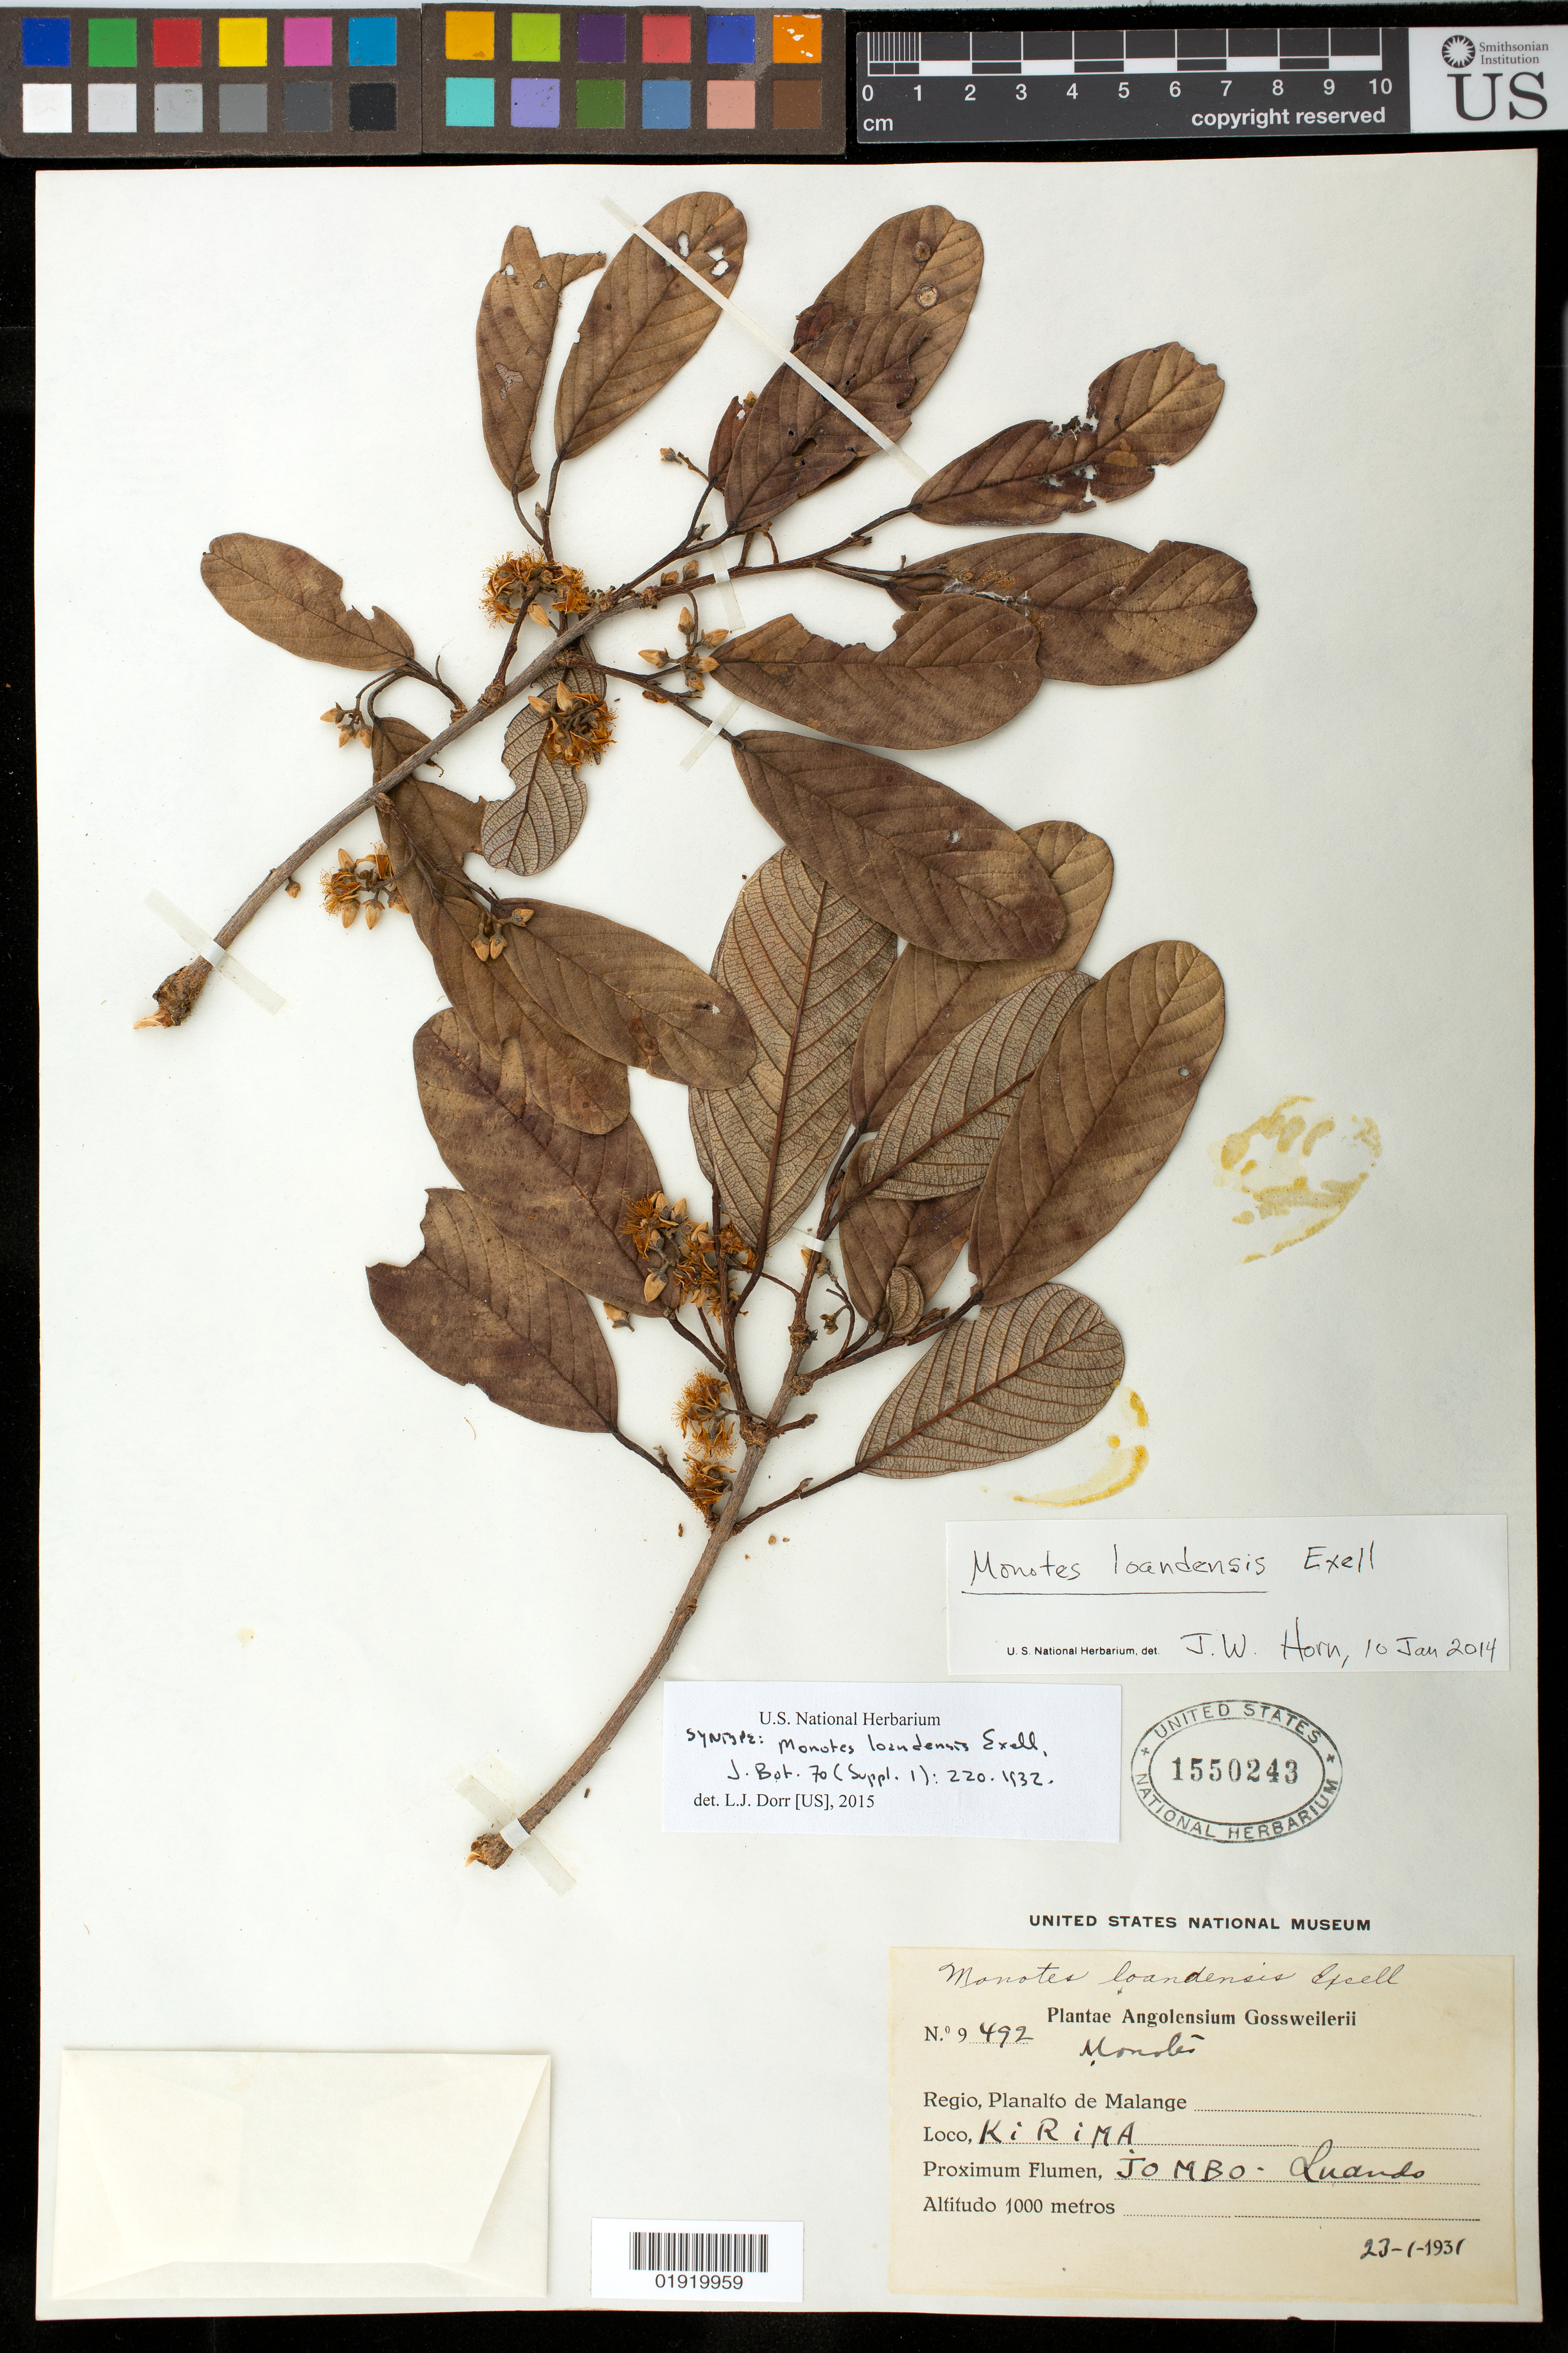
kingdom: Plantae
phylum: Tracheophyta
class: Magnoliopsida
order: Malvales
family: Dipterocarpaceae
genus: Monotes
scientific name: Monotes loandensis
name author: Exell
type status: Type Collection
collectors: J. Gossweiler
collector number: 9492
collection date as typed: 23-1-1931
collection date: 1931-01-23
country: Angola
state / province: Malange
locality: Planalto de Malange, Kirima, proximum flumen Jombo - Luando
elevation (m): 1000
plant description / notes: Annotated as syntype by L.J. Dorr (2015), but protologue cites a single collection, [Gossweiler] 9492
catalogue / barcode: US 1550243